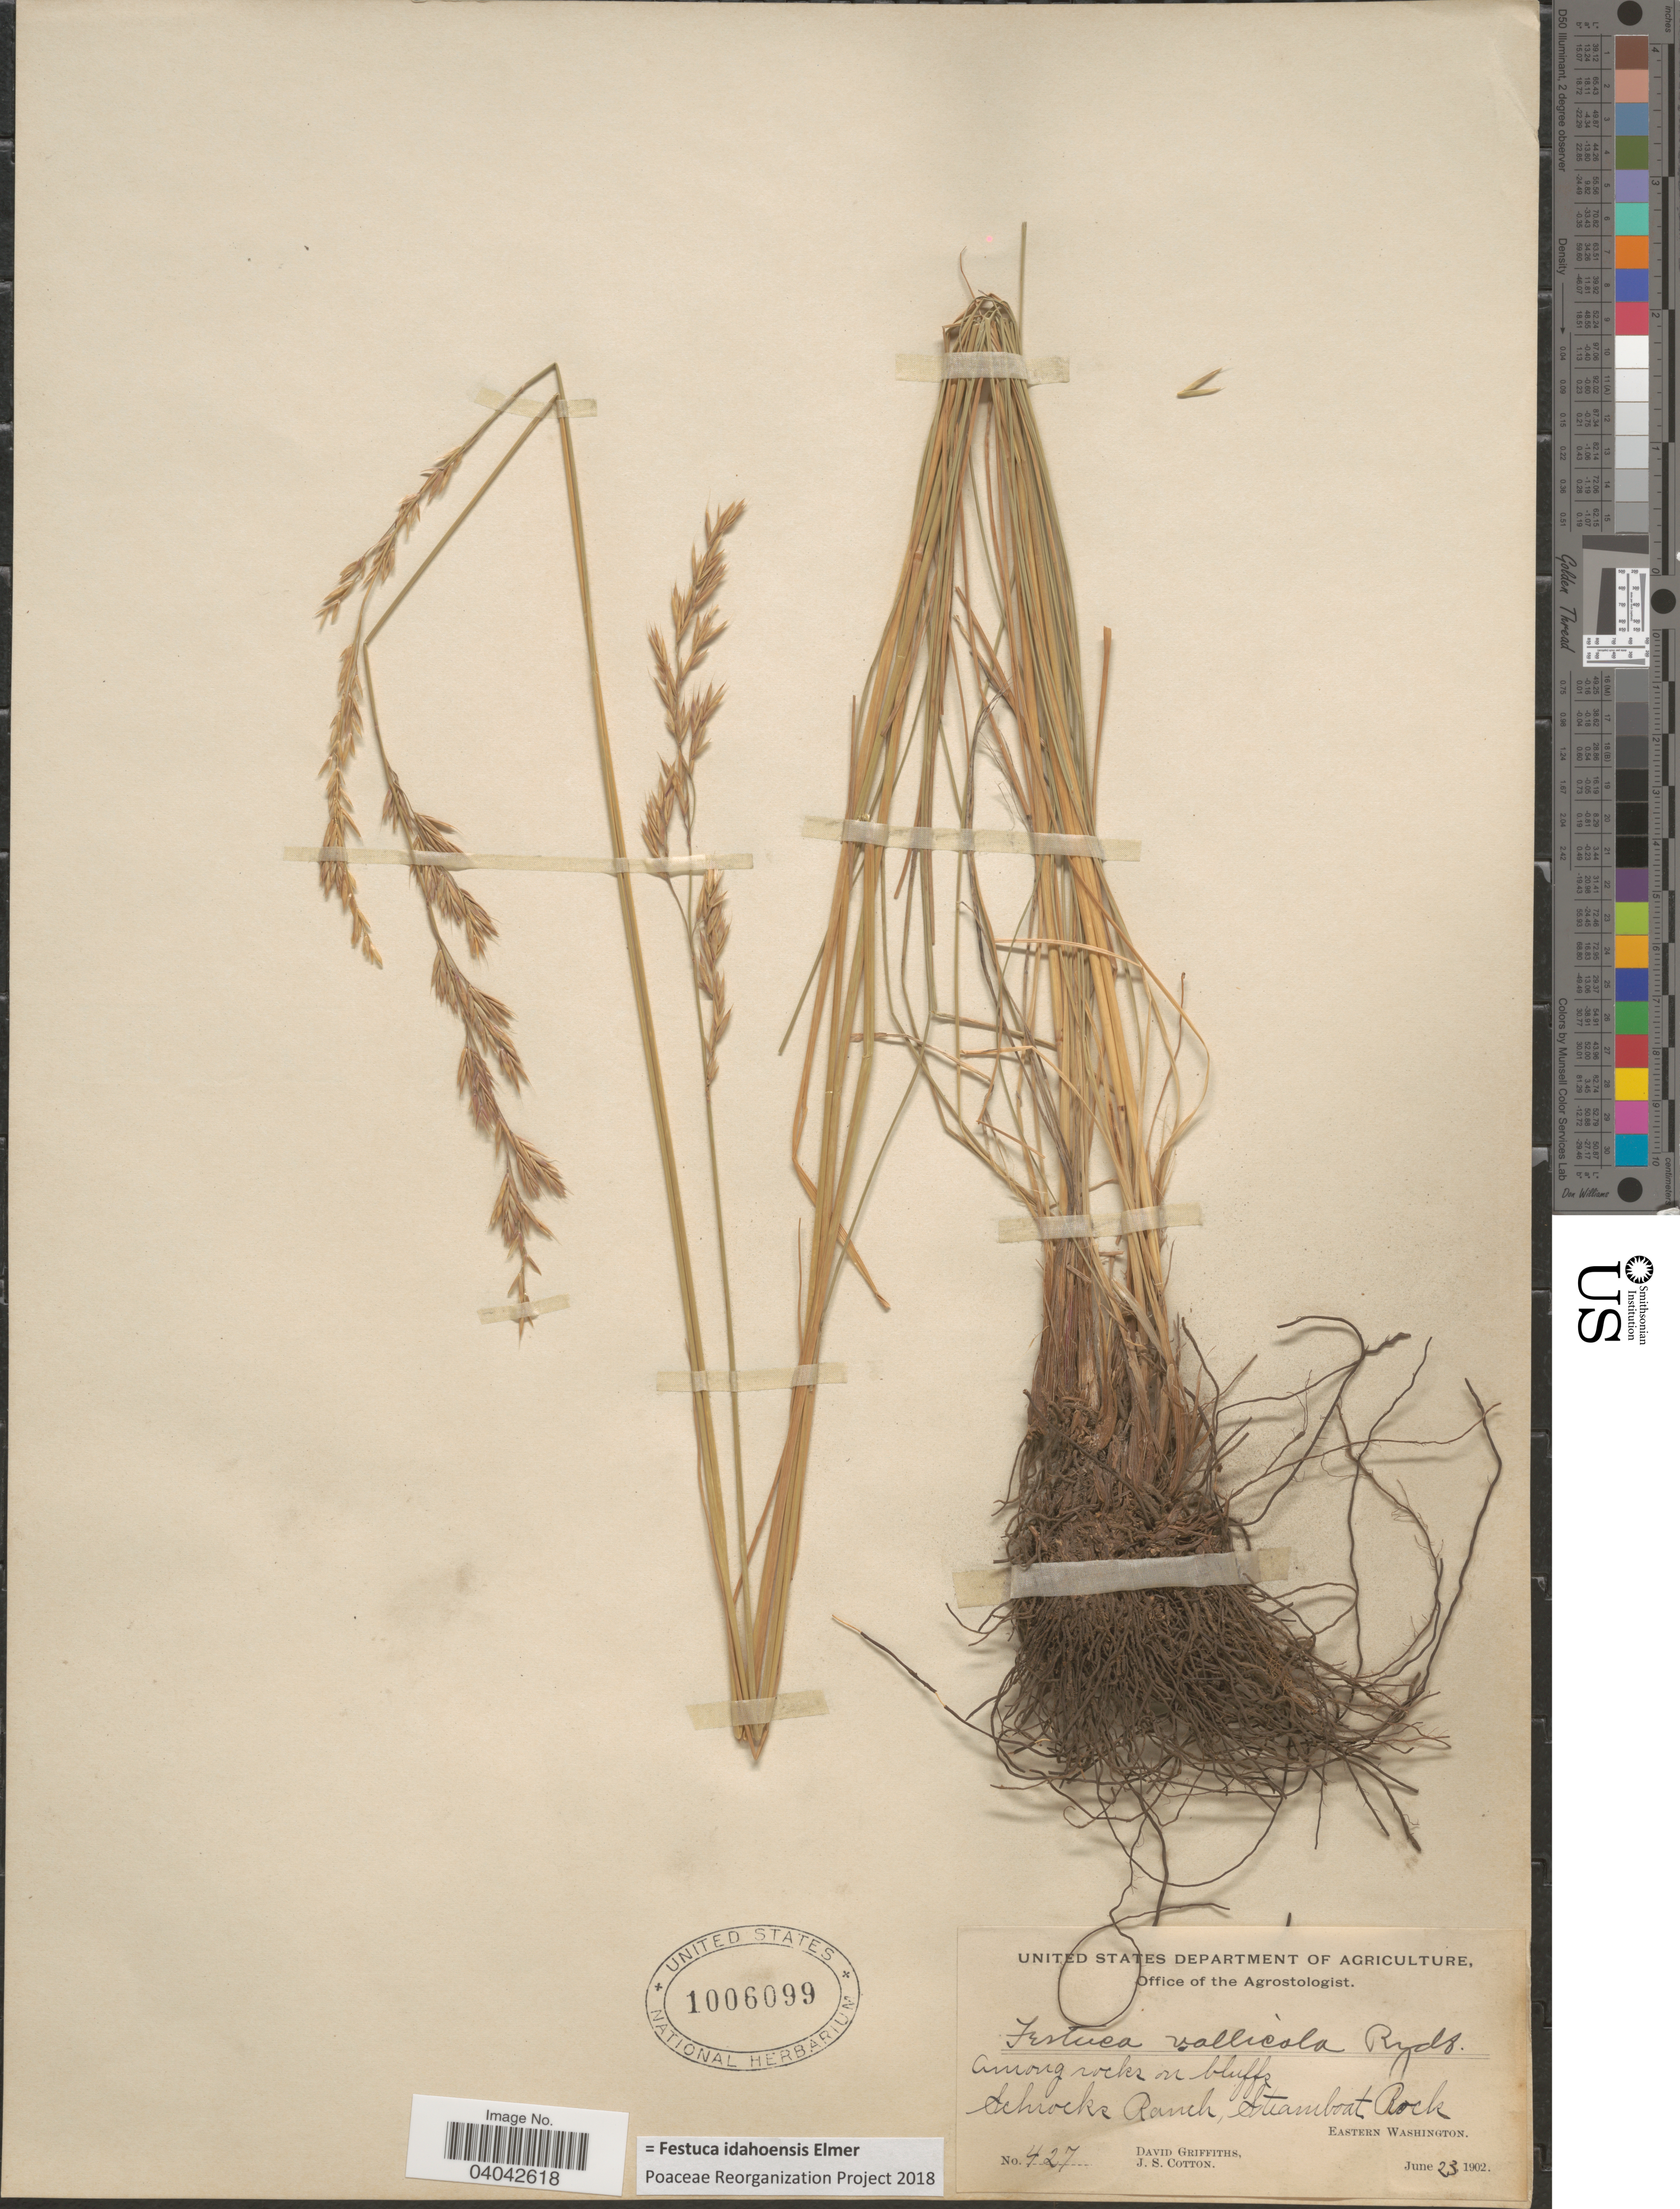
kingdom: Plantae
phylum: Tracheophyta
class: Liliopsida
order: Poales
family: Poaceae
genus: Festuca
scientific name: Festuca idahoensis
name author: Elmer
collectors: D. Griffiths & J. S. Cotton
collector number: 427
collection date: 1902-06-23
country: United States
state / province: Washington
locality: Schrocks Ranch, Steamboat Rock. Eastern Washington.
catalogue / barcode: US 1006099